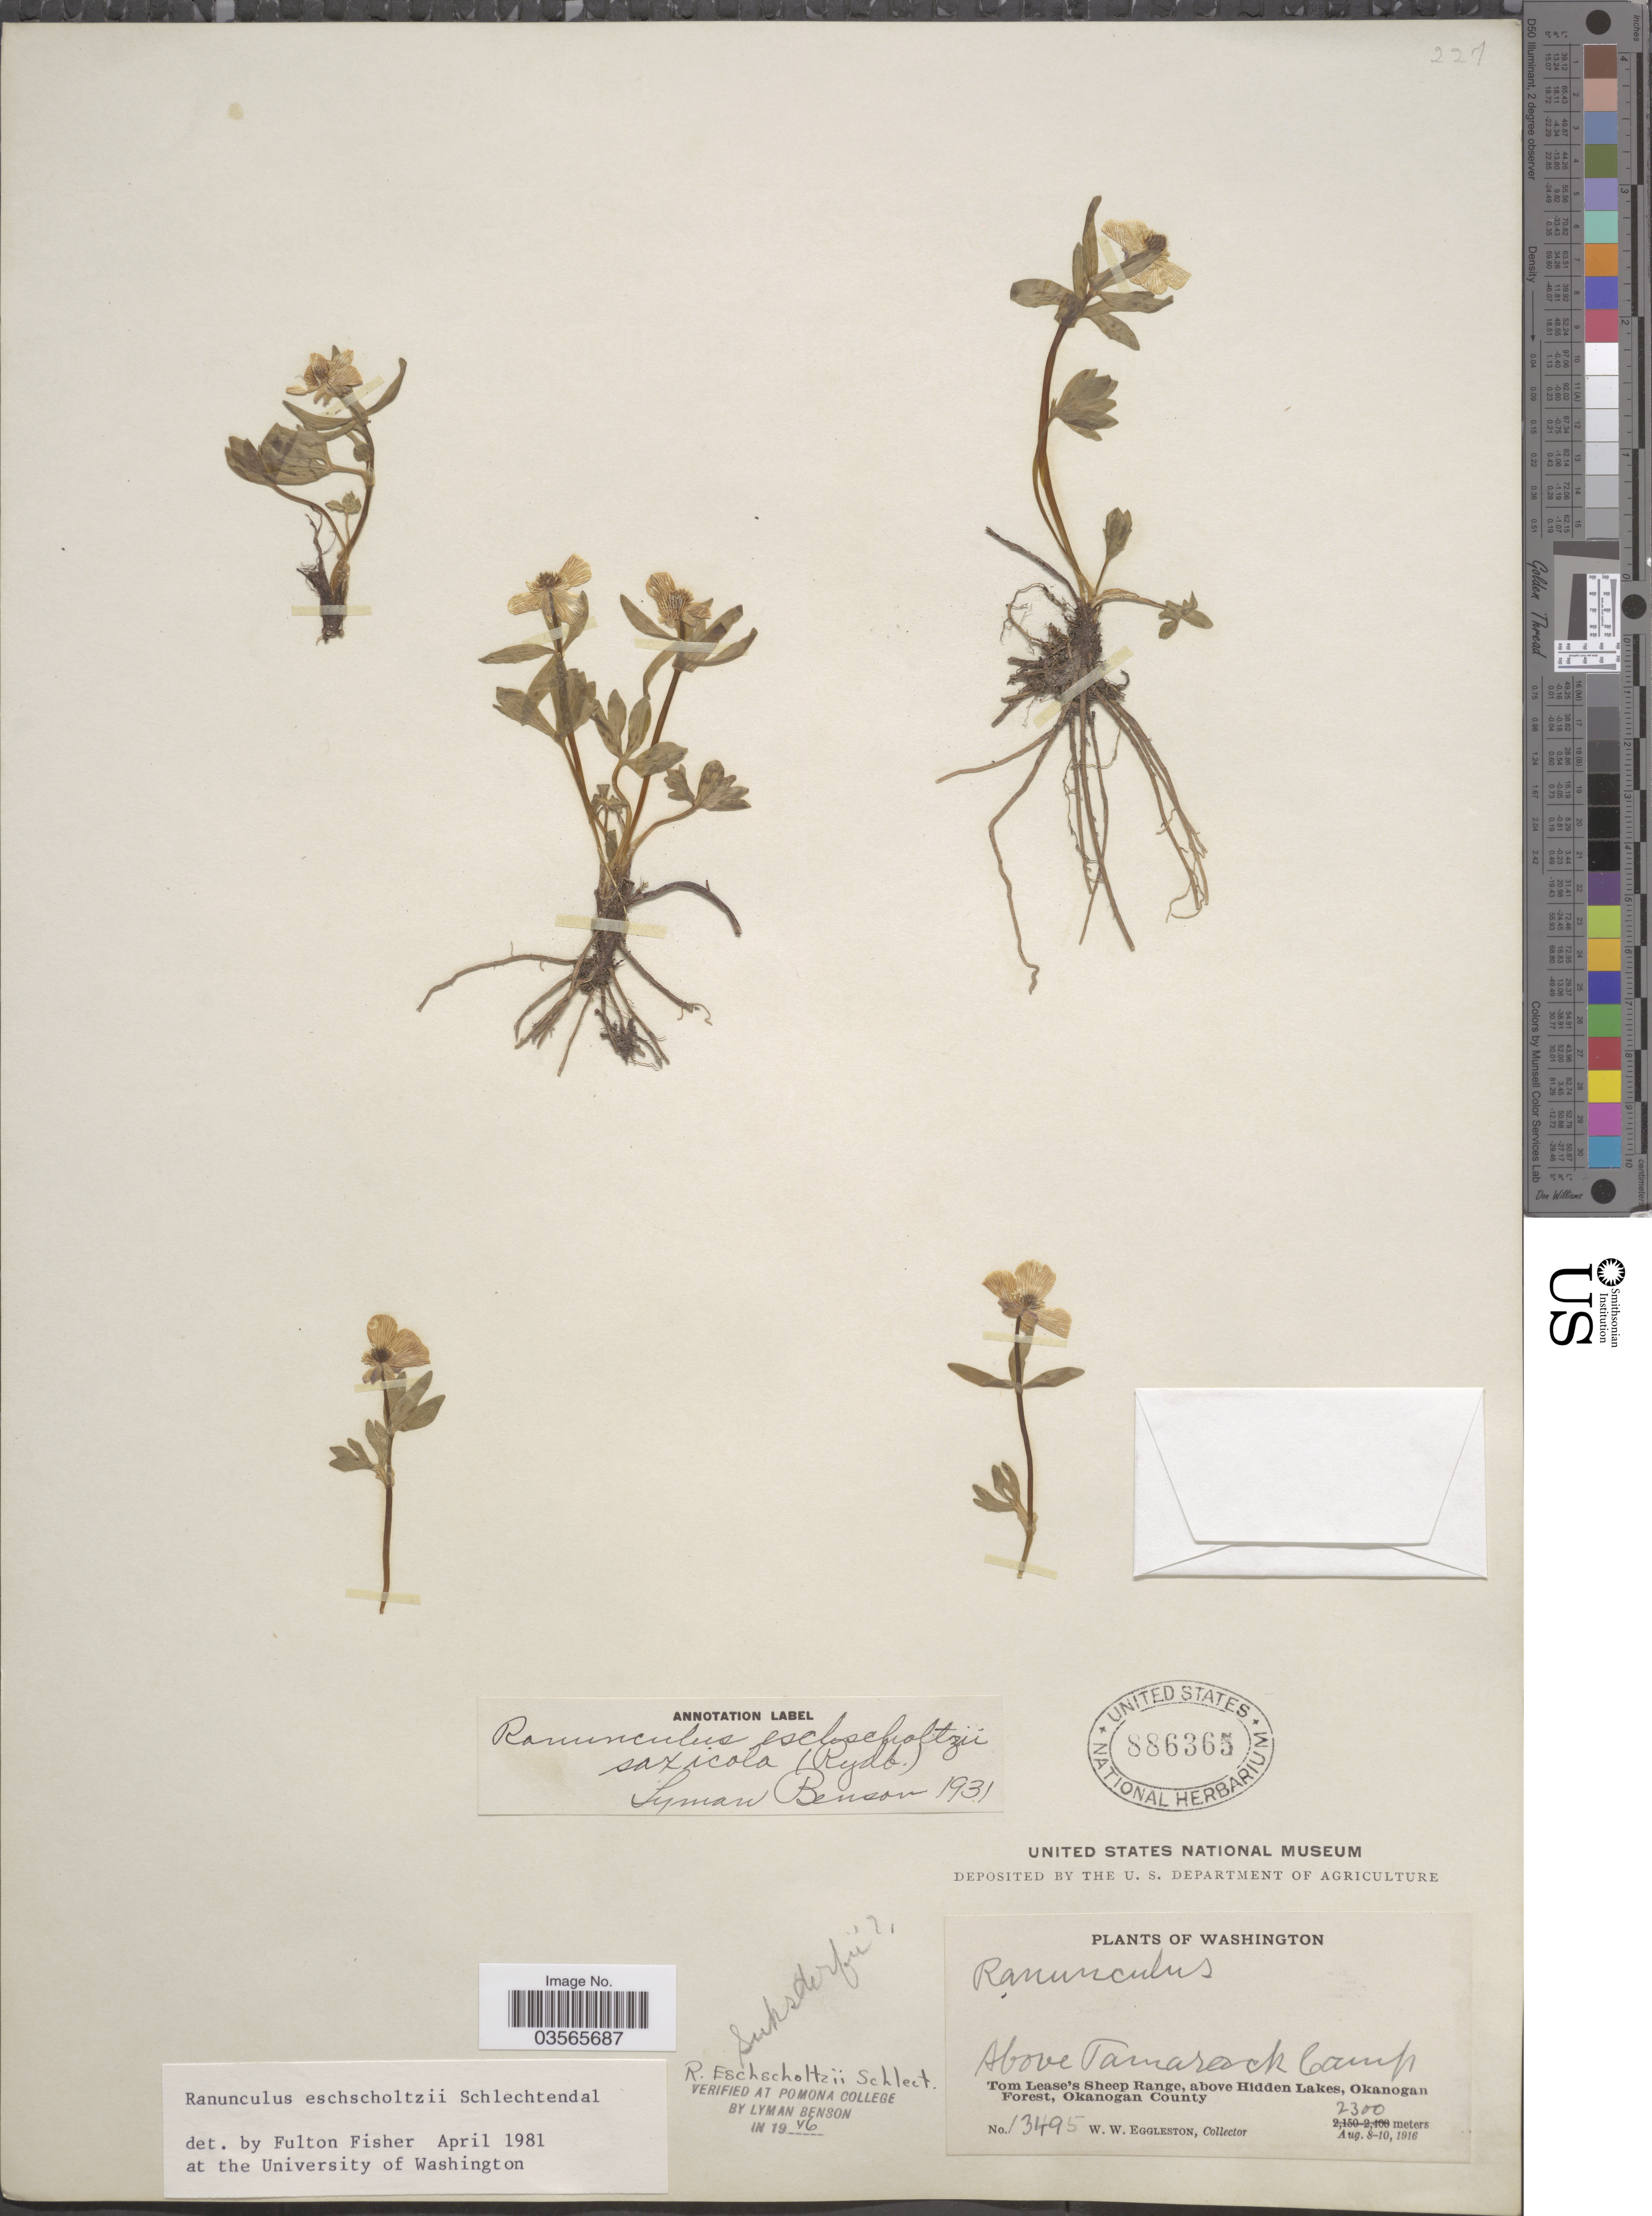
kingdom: Plantae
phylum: Tracheophyta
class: Magnoliopsida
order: Ranunculales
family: Ranunculaceae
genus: Ranunculus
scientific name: Ranunculus eschscholtzii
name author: Schltdl.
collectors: W. W. Eggleston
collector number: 13495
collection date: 1916-08-08/1916-08-10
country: United States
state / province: Washington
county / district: Okanogan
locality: Above Tamarack Camp. Tom Lease's Sheep Range, above Hidden Lakes, Okanogan Forest, Okanogan County.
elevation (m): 2300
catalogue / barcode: US 886365